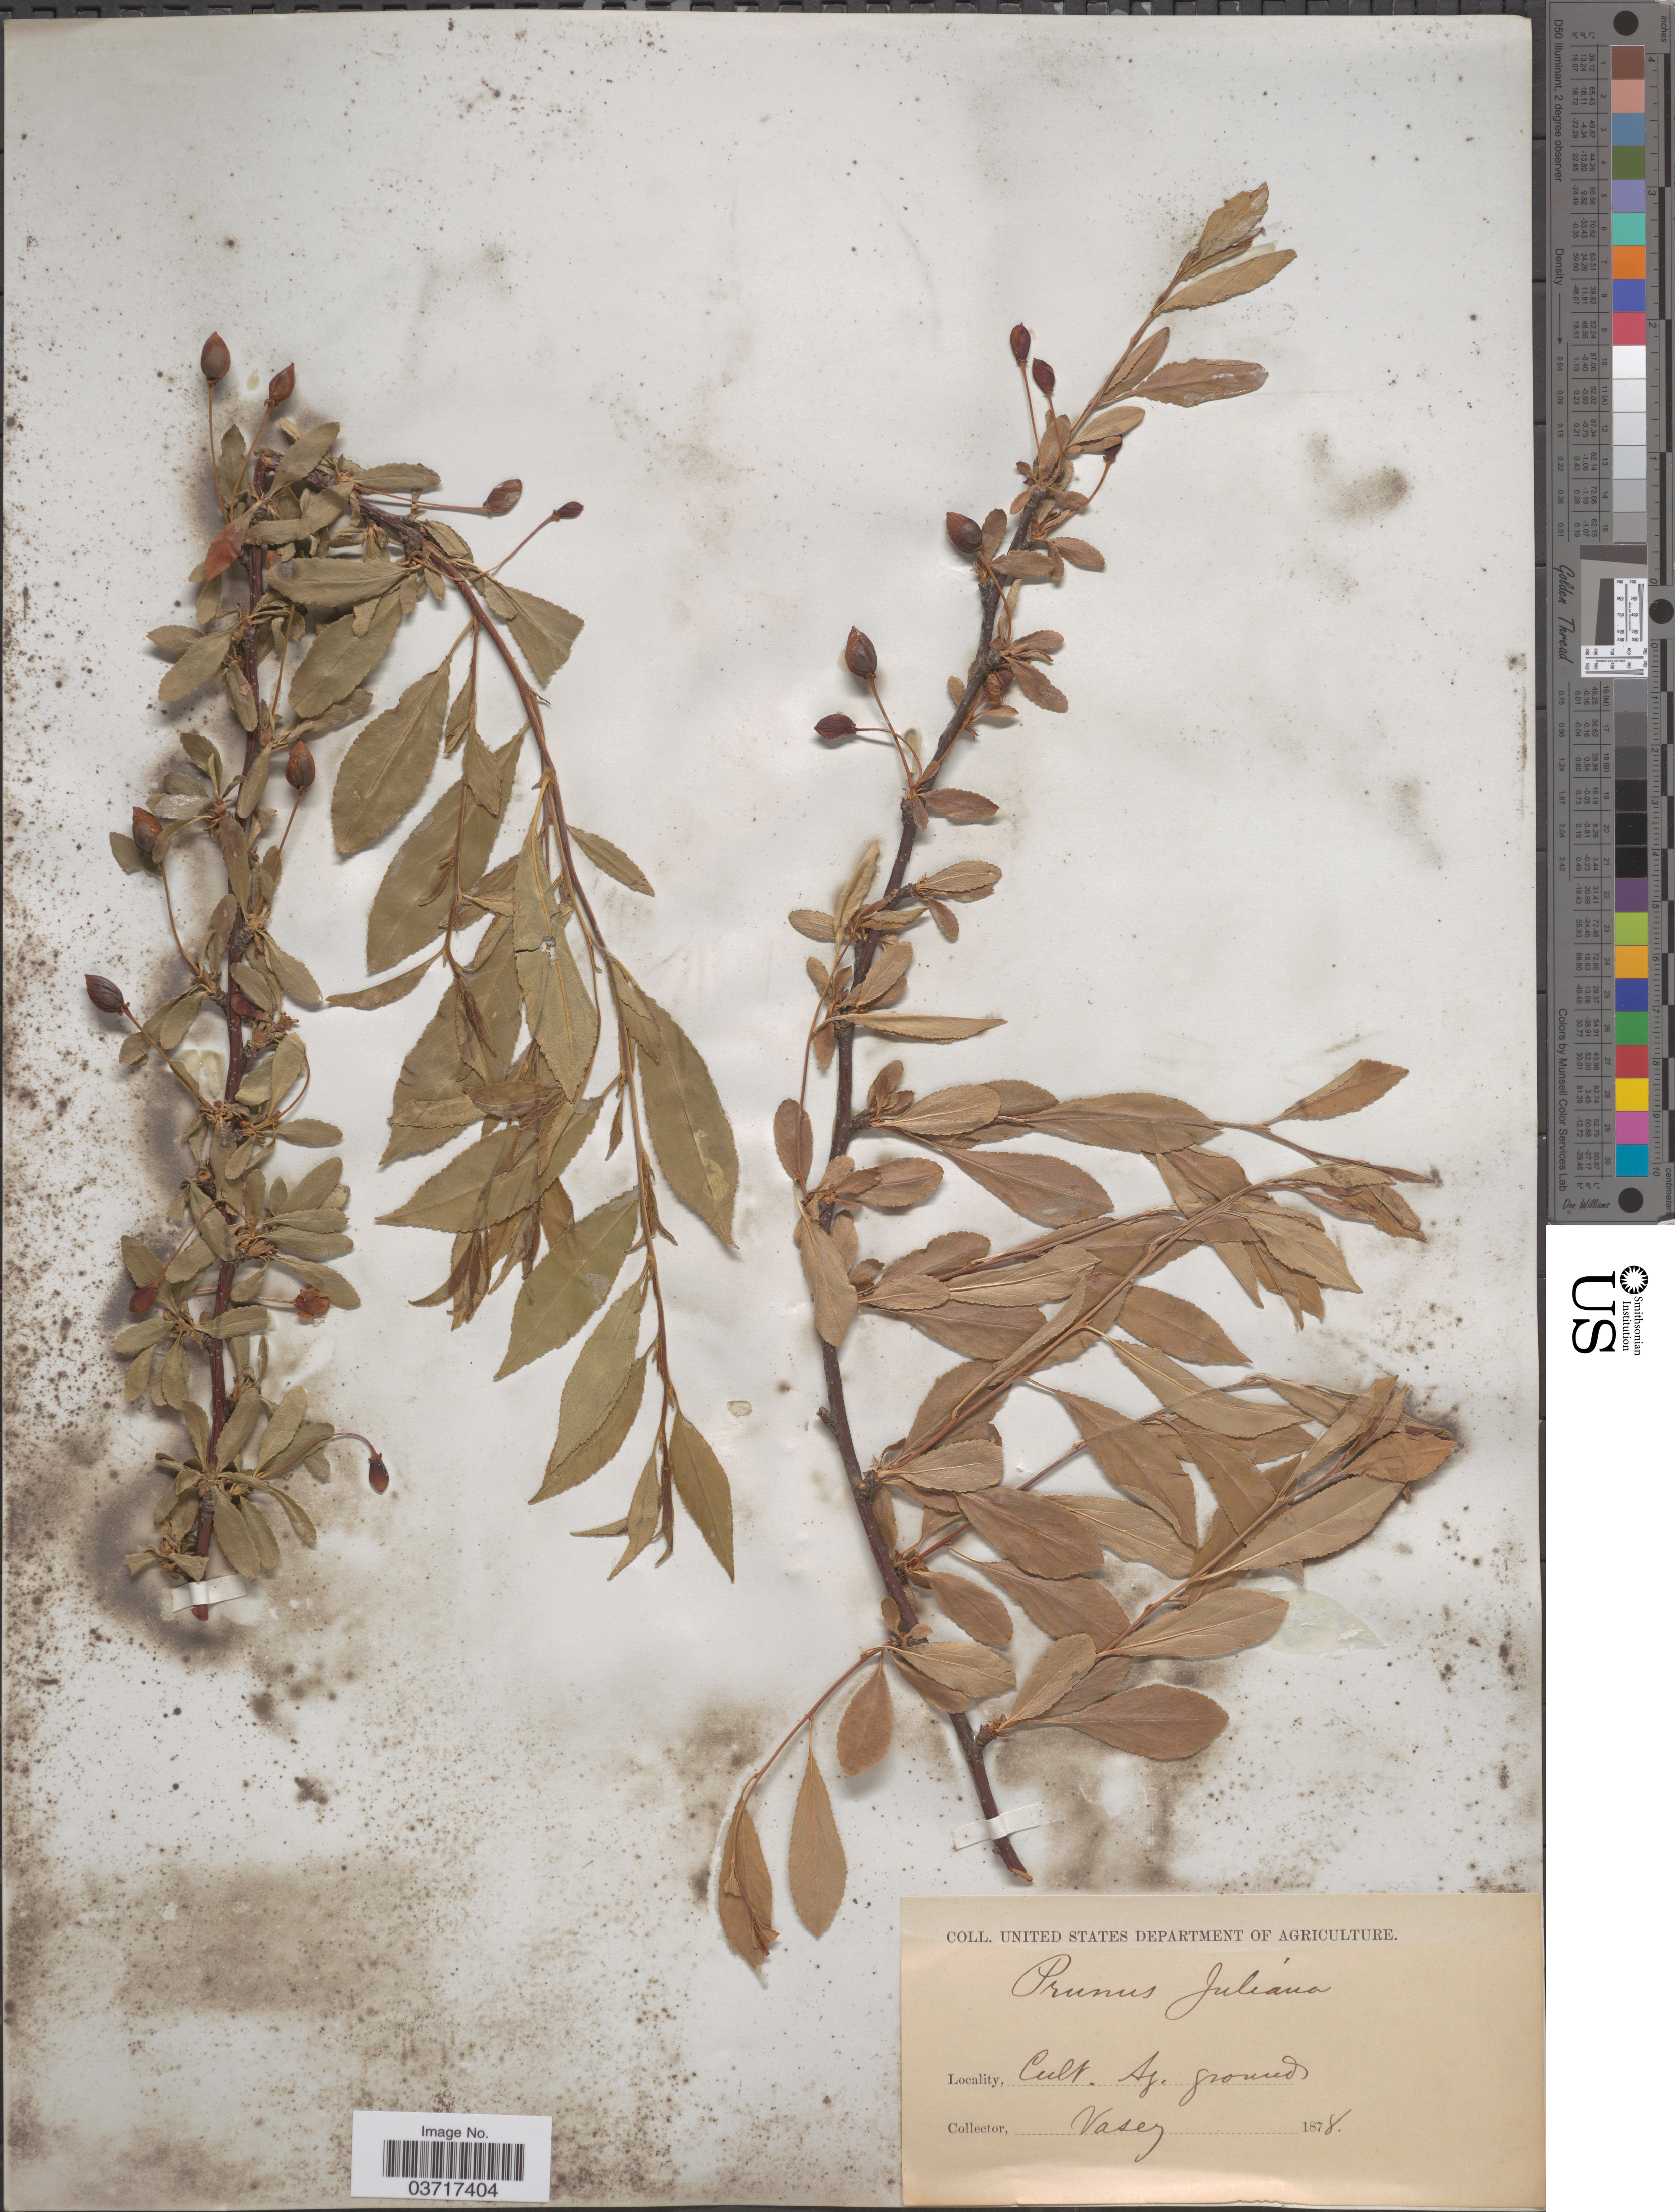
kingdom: Plantae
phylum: Tracheophyta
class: Magnoliopsida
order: Rosales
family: Rosaceae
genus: Prunus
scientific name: Prunus juliana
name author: Poir.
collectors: Vasey, --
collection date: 1878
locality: Ag. ground.